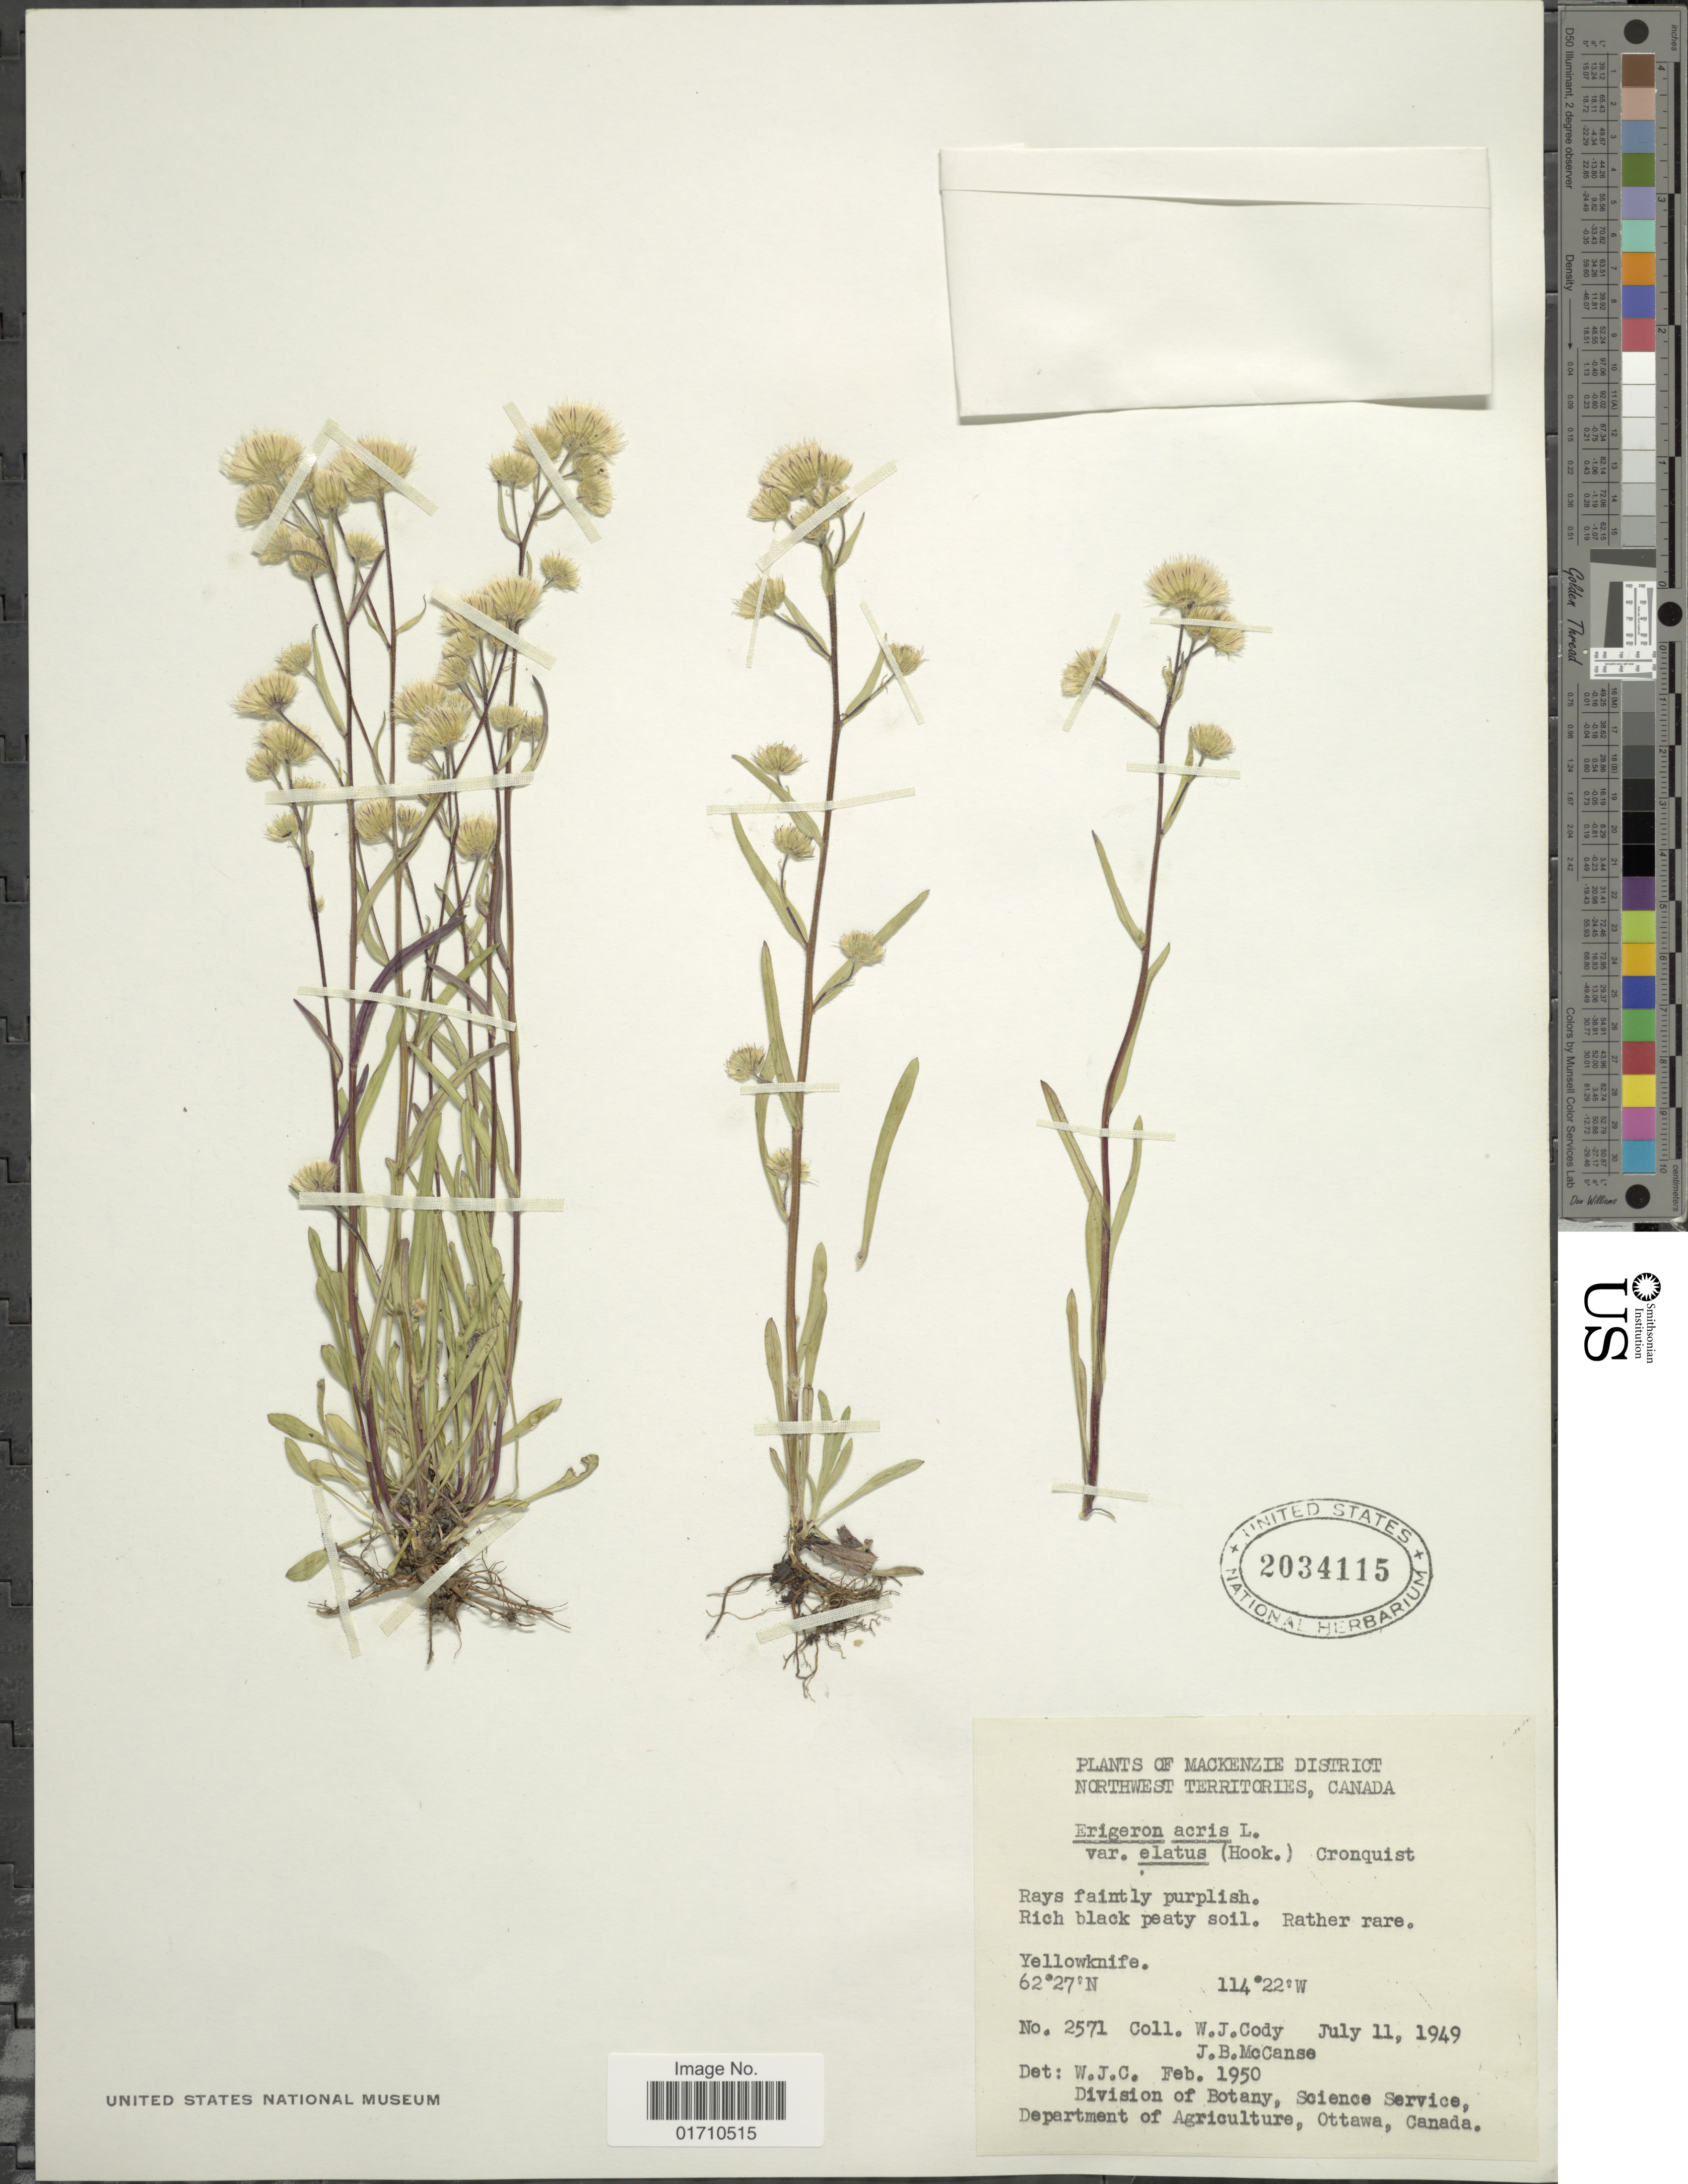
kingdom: Plantae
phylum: Tracheophyta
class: Magnoliopsida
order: Asterales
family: Asteraceae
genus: Erigeron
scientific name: Erigeron acris var. elatus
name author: (Hook.) Cronq.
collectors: W. Cody & J. McCanse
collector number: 2571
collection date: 1949-07-11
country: Canada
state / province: Northwest Territories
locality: Mackenzie District, Yellowknife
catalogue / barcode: US 2034115